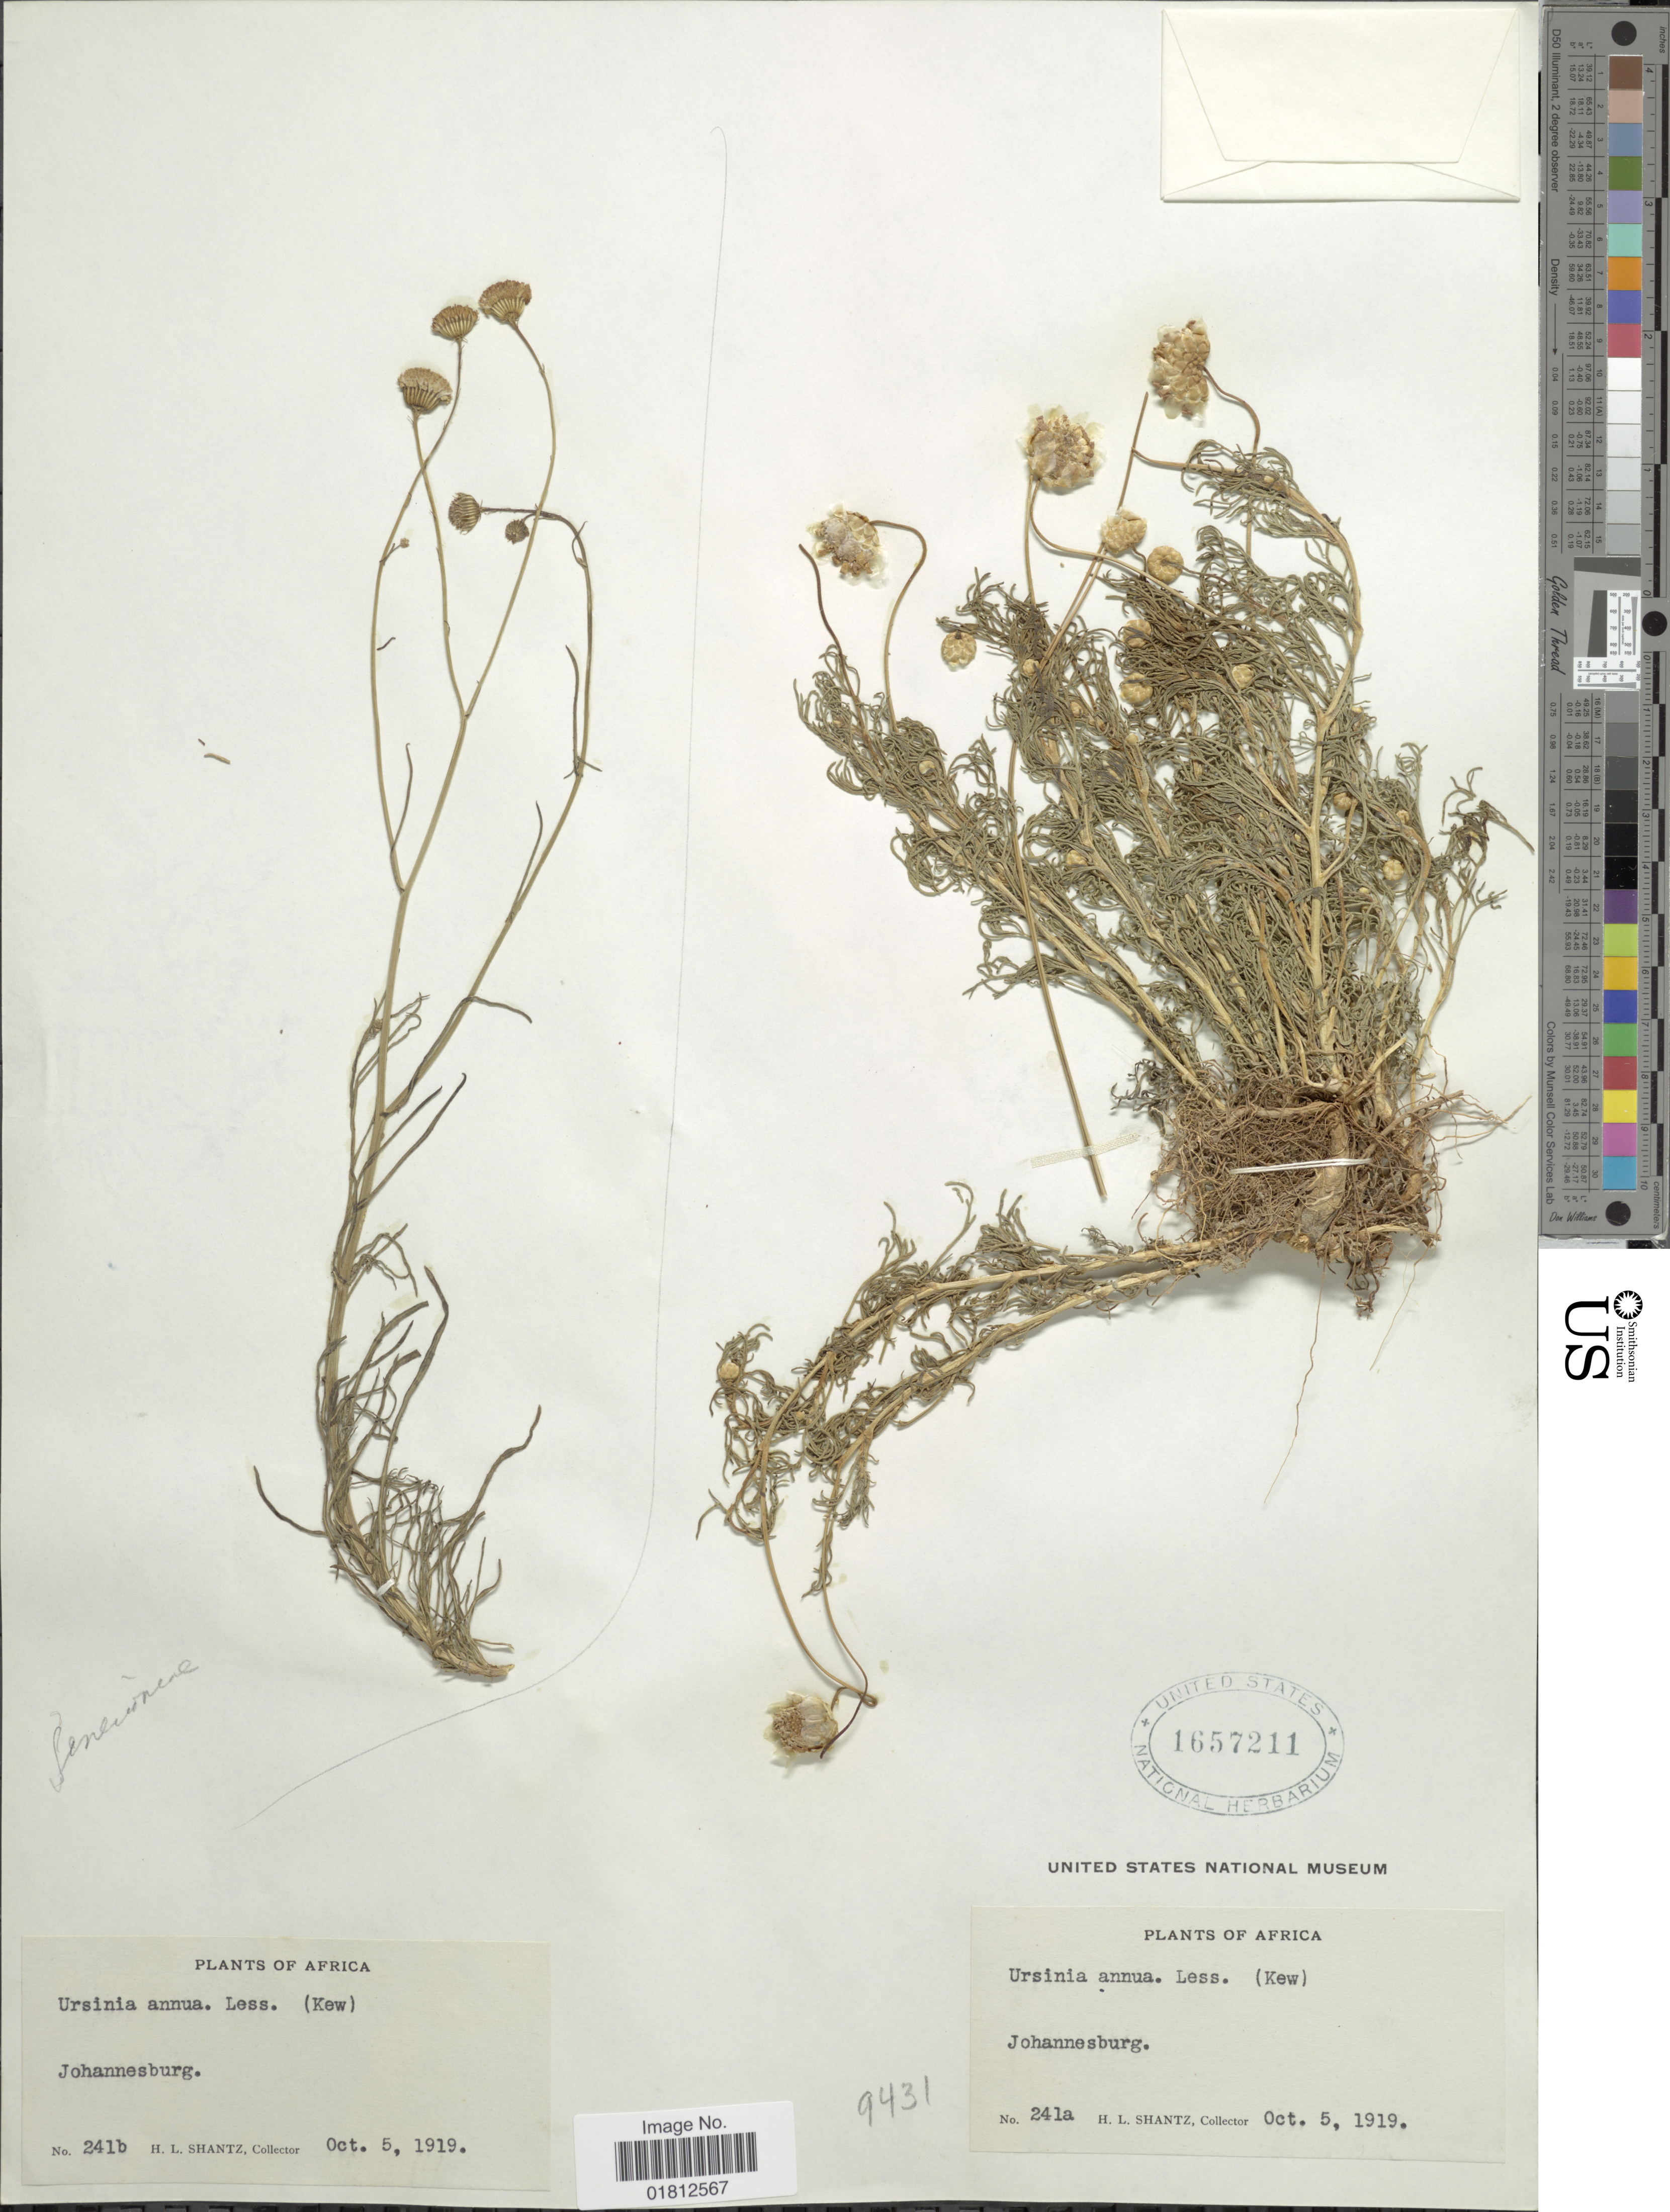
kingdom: Plantae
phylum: Tracheophyta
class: Magnoliopsida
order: Asterales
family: Asteraceae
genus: Ursinia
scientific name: Ursinia annua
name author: Less.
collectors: H. Shantz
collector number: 241a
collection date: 1919-10-05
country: South Africa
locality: Africa, Johannesburg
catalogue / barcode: US 1657211